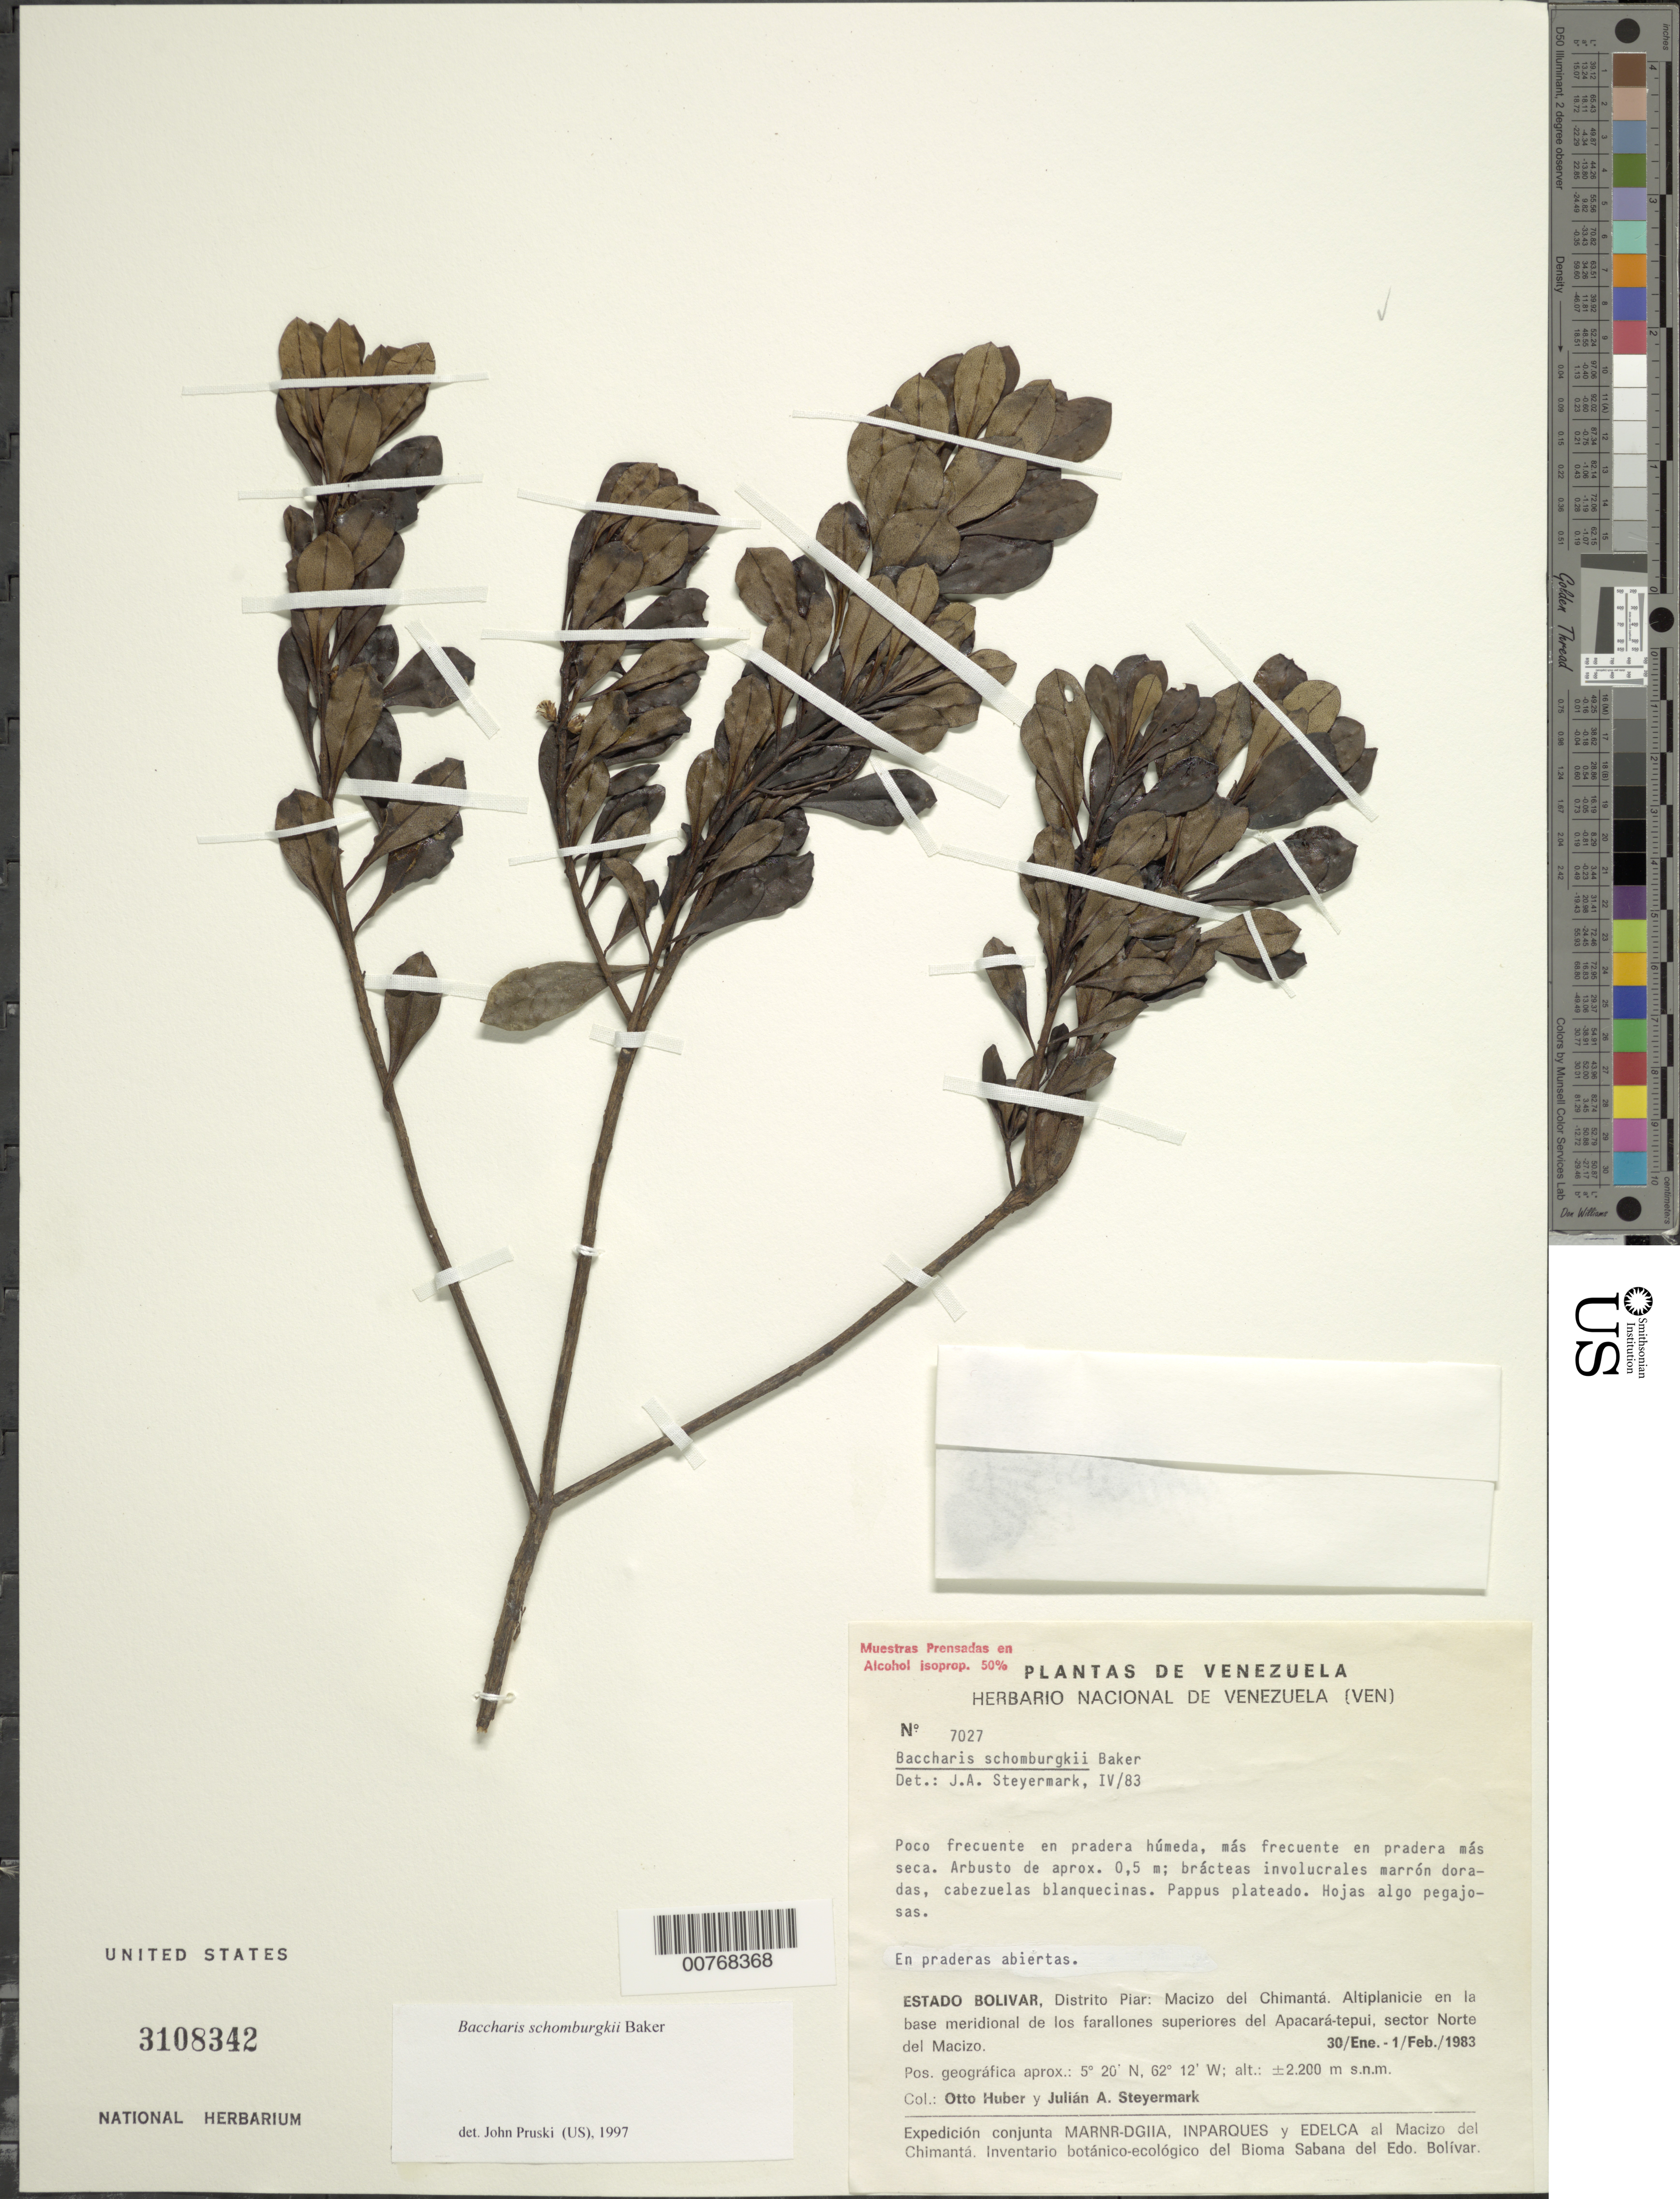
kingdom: Plantae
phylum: Tracheophyta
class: Magnoliopsida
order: Asterales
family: Asteraceae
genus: Baccharis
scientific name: Baccharis schomburgkii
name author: Baker in Mart.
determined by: Steyermark, Julian A., (VEN)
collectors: O. Huber & J. Steyermark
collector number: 7027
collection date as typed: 30-Jan-83 to 1-Feb-84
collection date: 1983-01-30/1984-02-01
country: Venezuela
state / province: Bolívar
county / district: Piar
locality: Macizo del Chimantá, altiplanicie en la base meridional de los farallones superíores del Apácara-tepuí, sector Norte del Macizo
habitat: Open meadows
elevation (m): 2200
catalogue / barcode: US 3108342